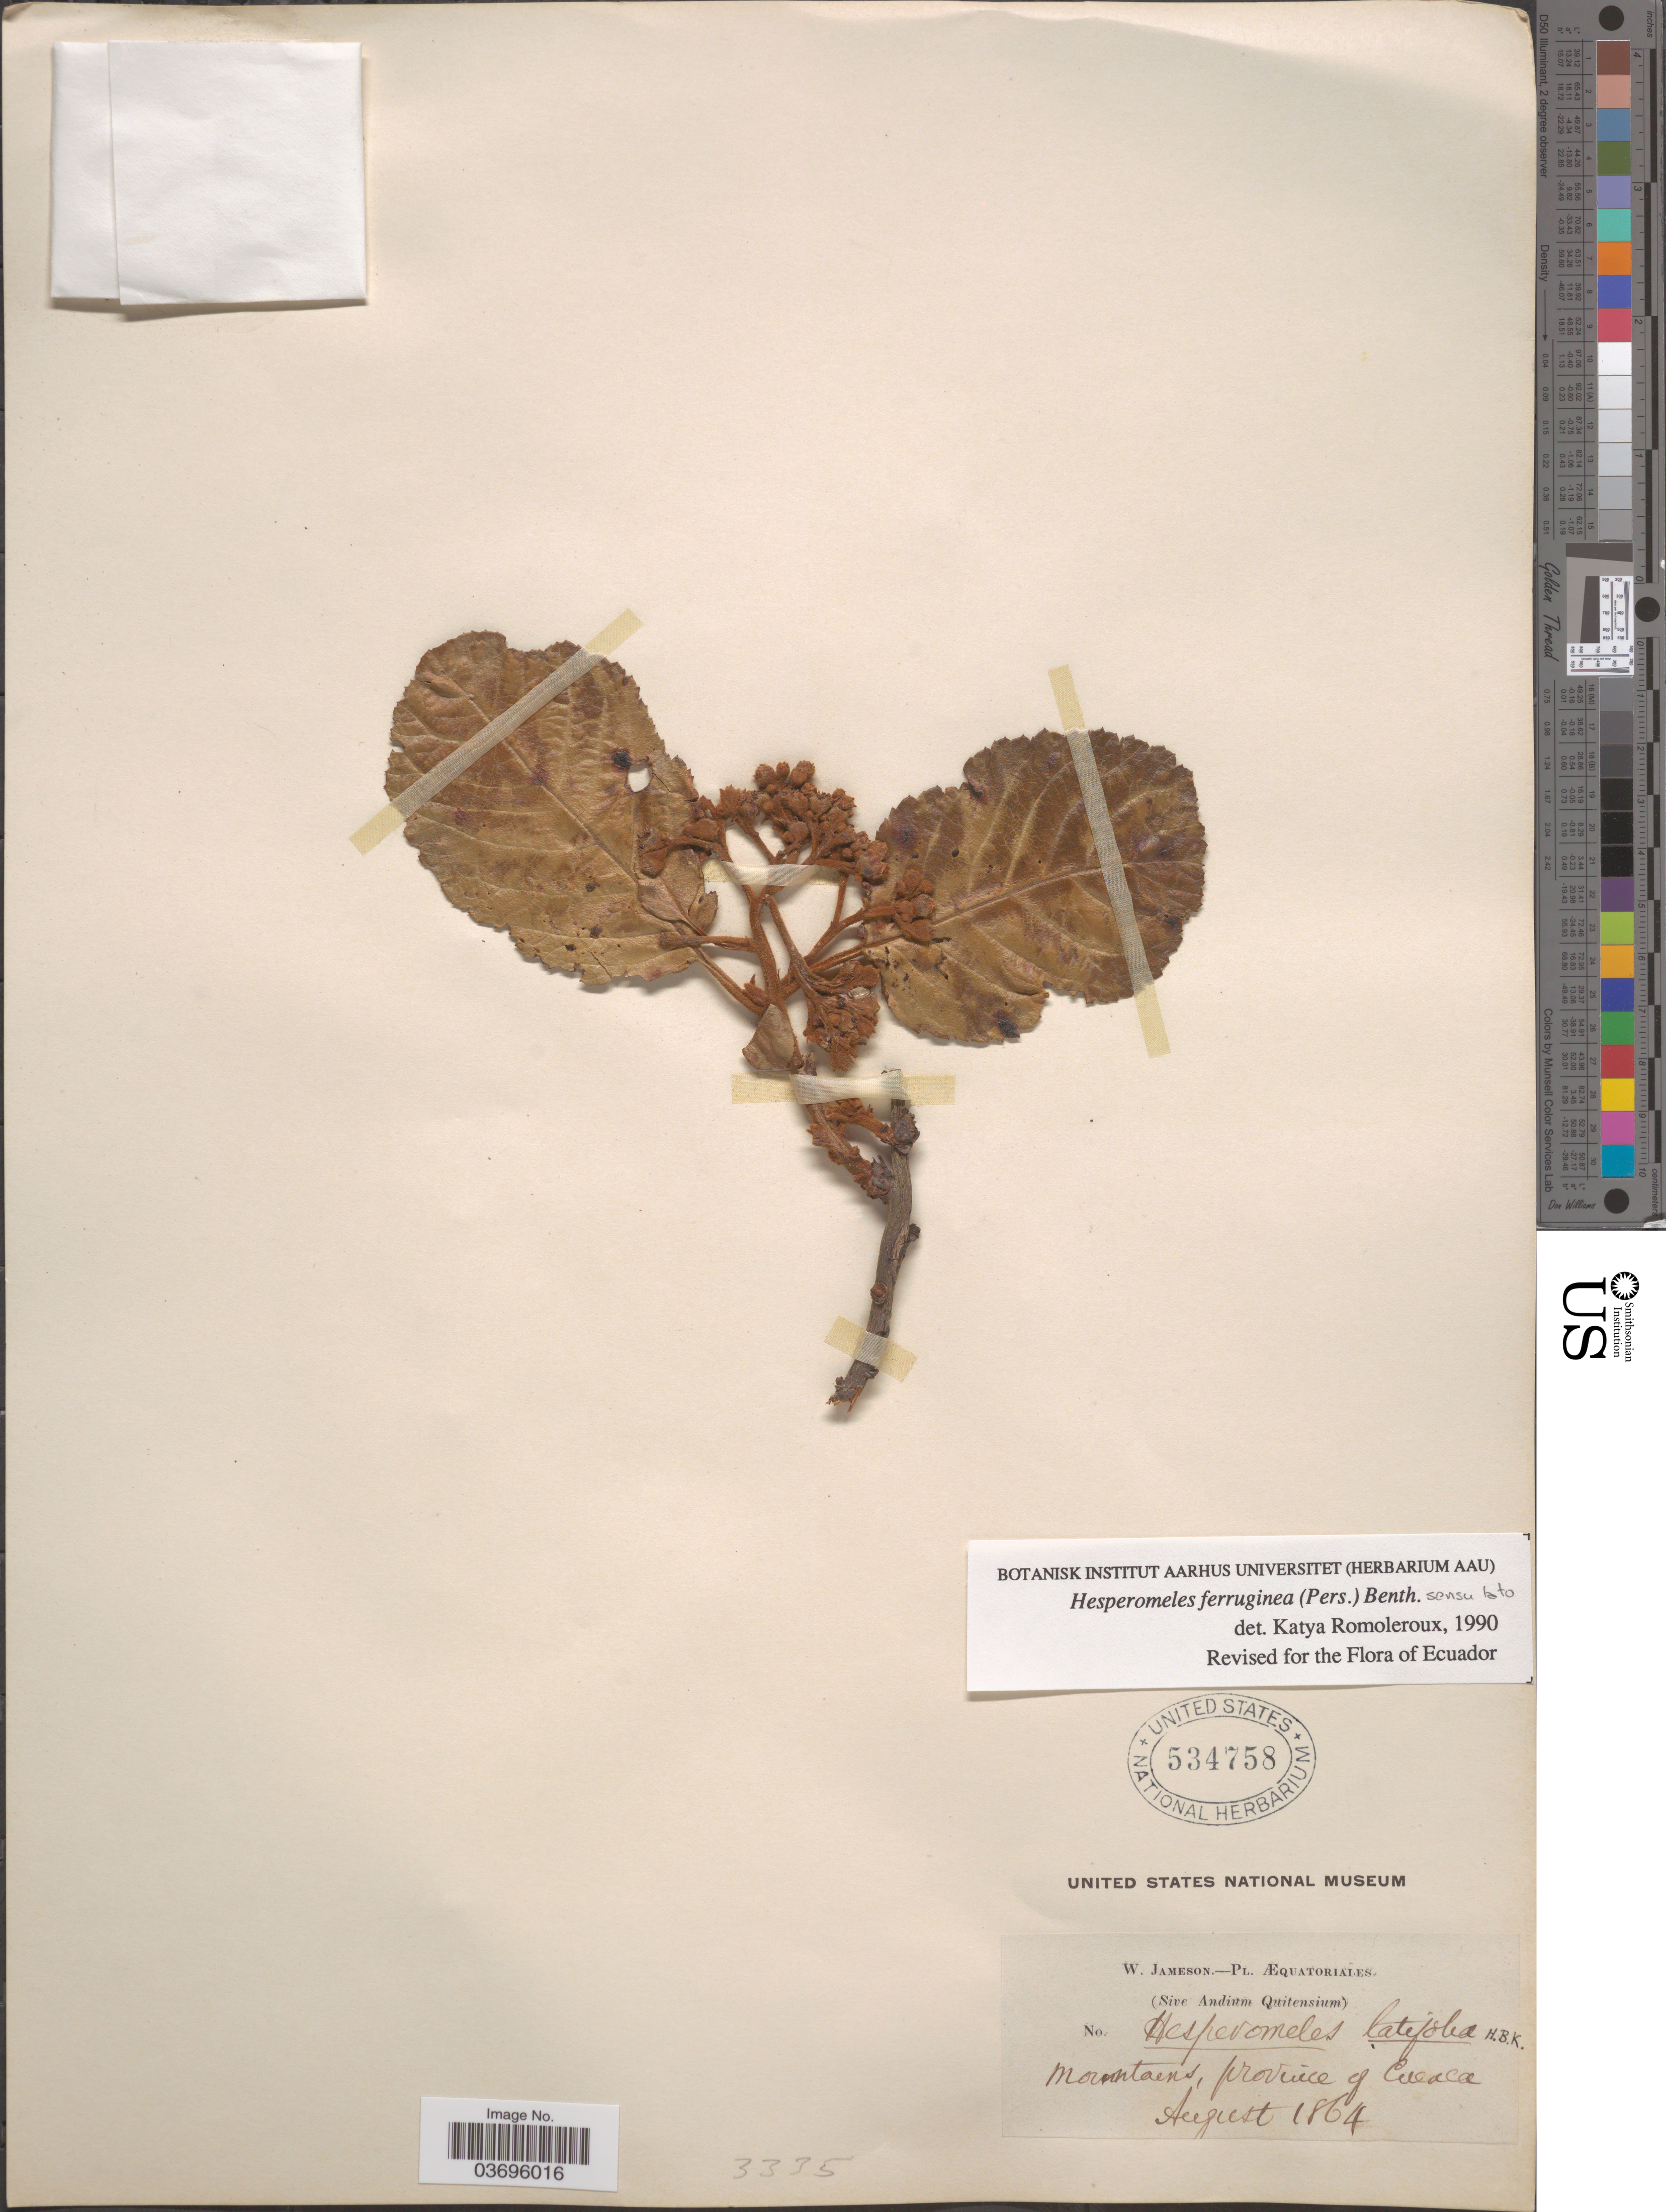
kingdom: Plantae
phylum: Tracheophyta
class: Magnoliopsida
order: Rosales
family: Rosaceae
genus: Hesperomeles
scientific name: Hesperomeles ferruginea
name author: (Juss. ex Pers.) Benth.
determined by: Romoleroux, K.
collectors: W. Jameson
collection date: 1864-08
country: Ecuador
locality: Æquatoriales. (Sive Andium Quitensium). Mountains, province of Cuenca.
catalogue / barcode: US 534758